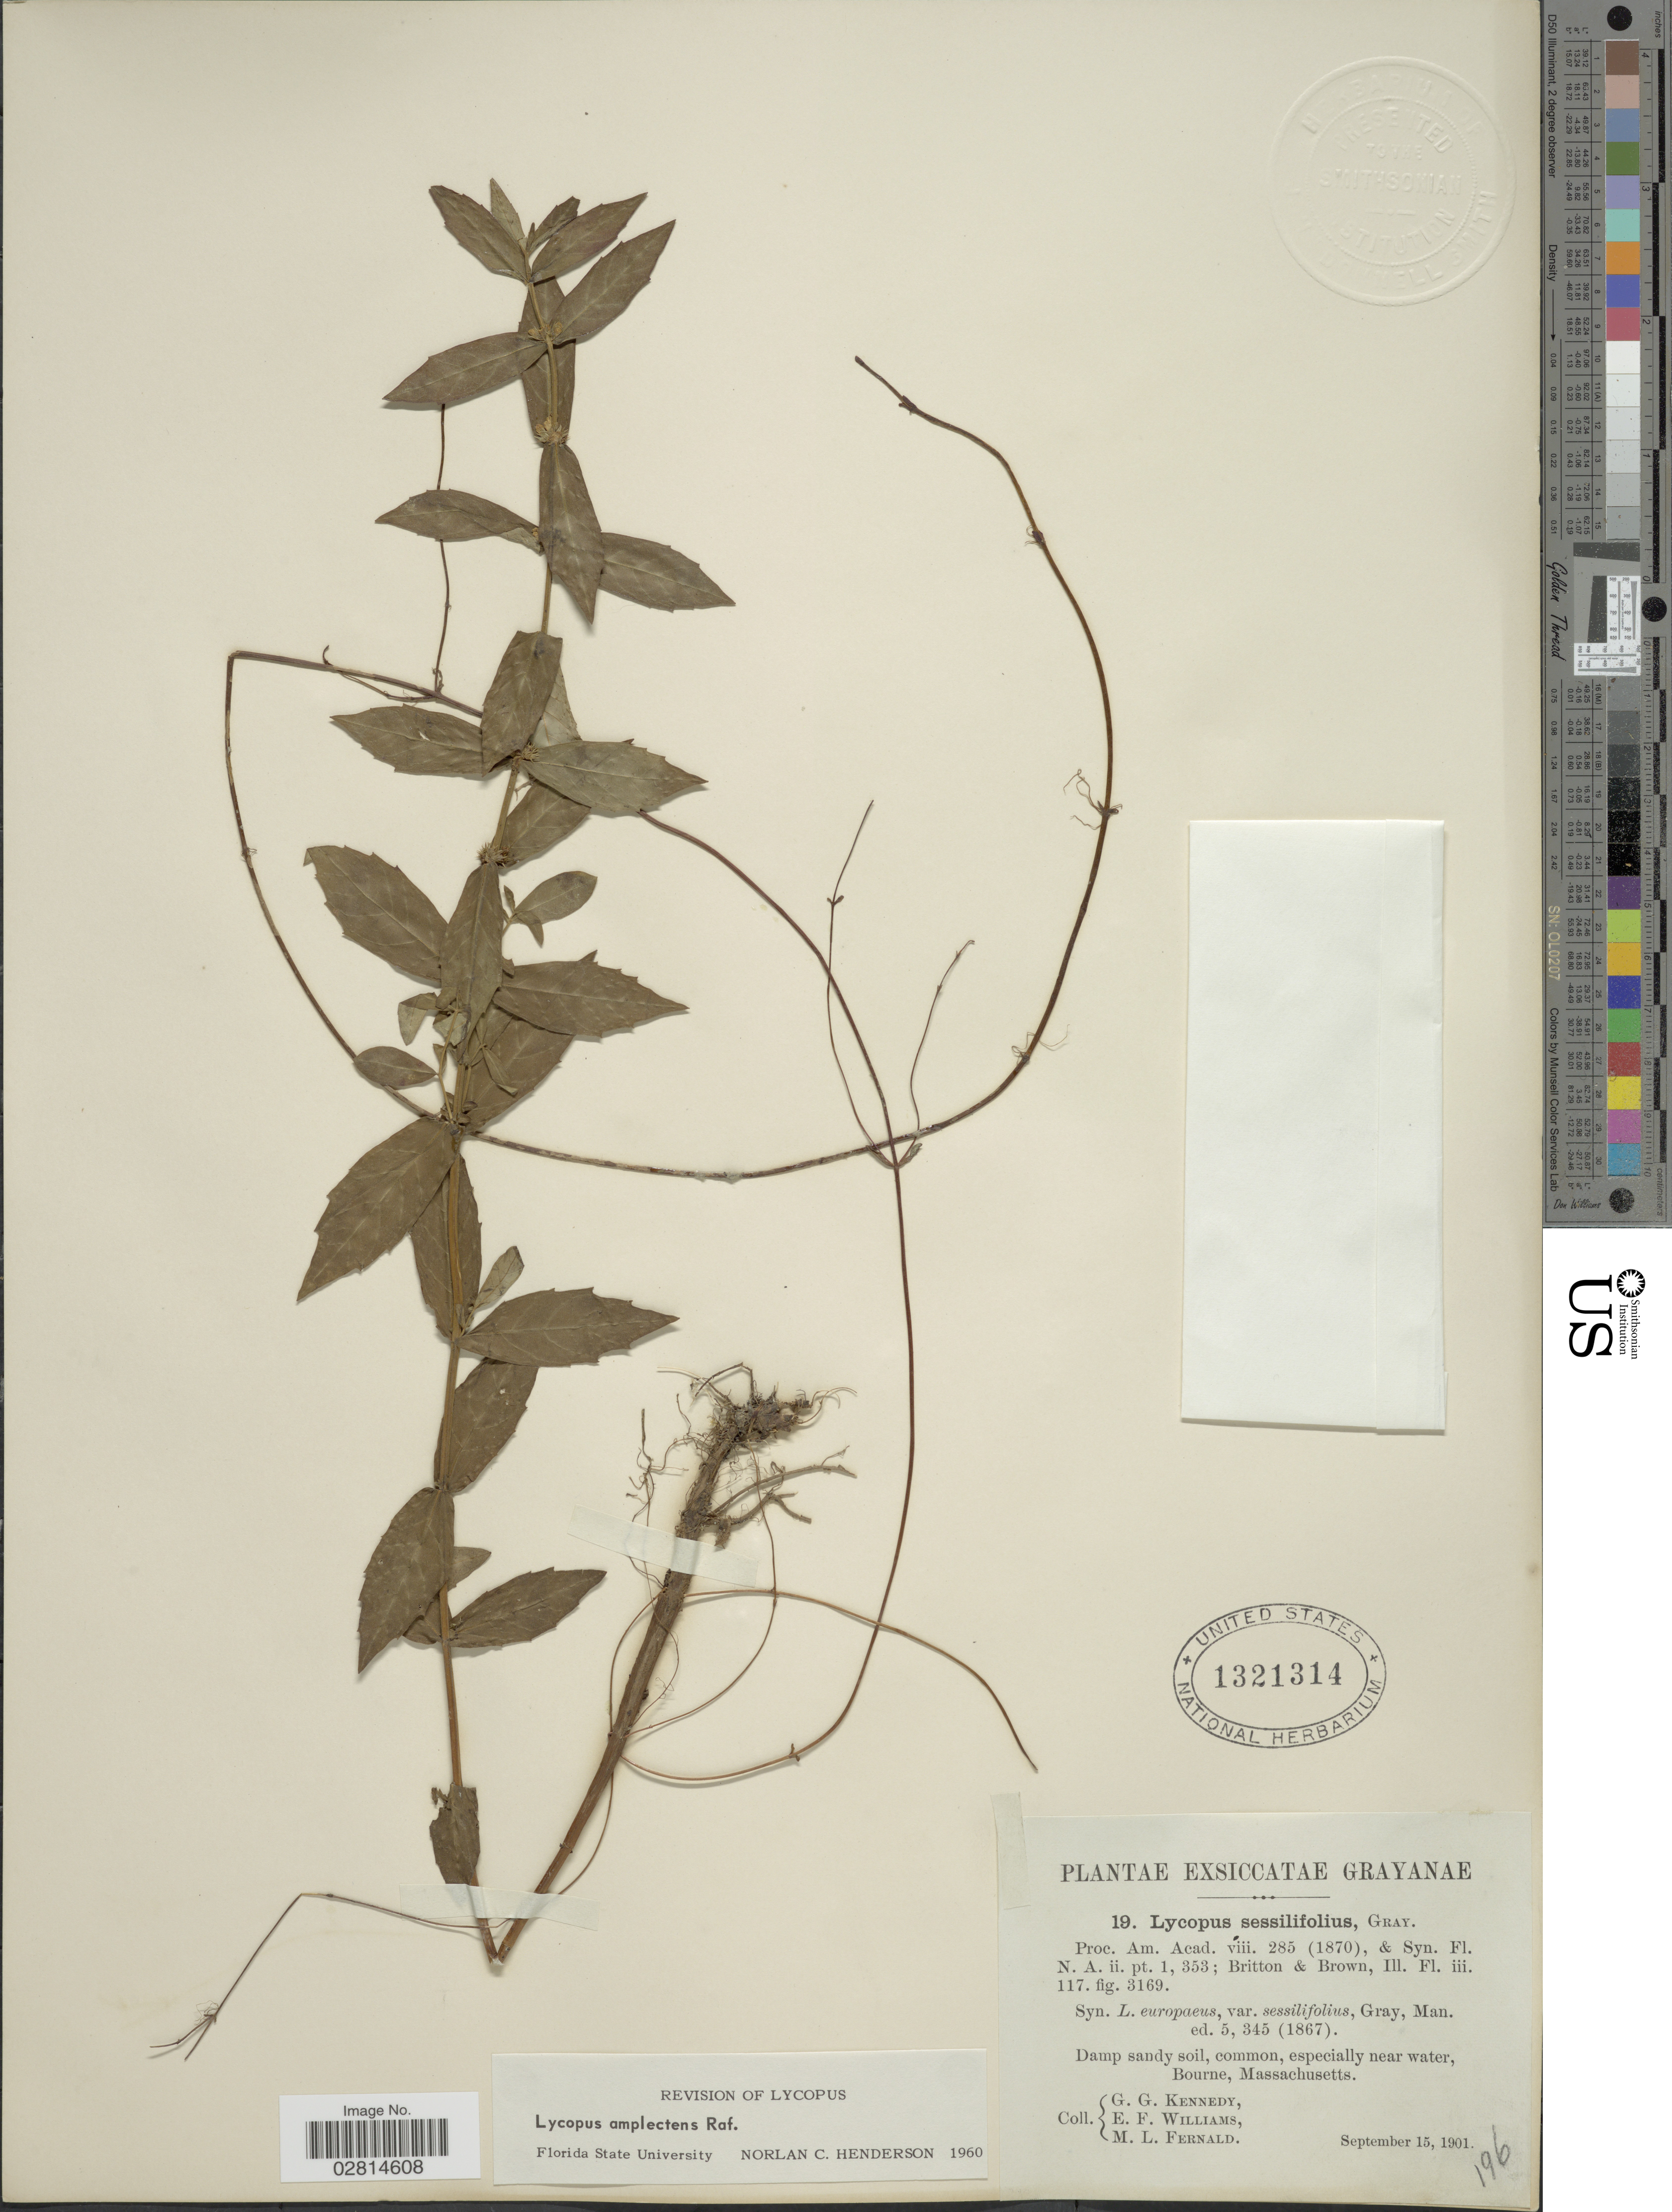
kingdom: Plantae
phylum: Tracheophyta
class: Magnoliopsida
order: Lamiales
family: Lamiaceae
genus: Lycopus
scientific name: Lycopus amplectens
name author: Raf.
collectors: G. Kennedy, E. Williams & M. L. Fernald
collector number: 19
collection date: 1901-09-15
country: United States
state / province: Massachusetts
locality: Bourne.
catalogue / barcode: US 1321314